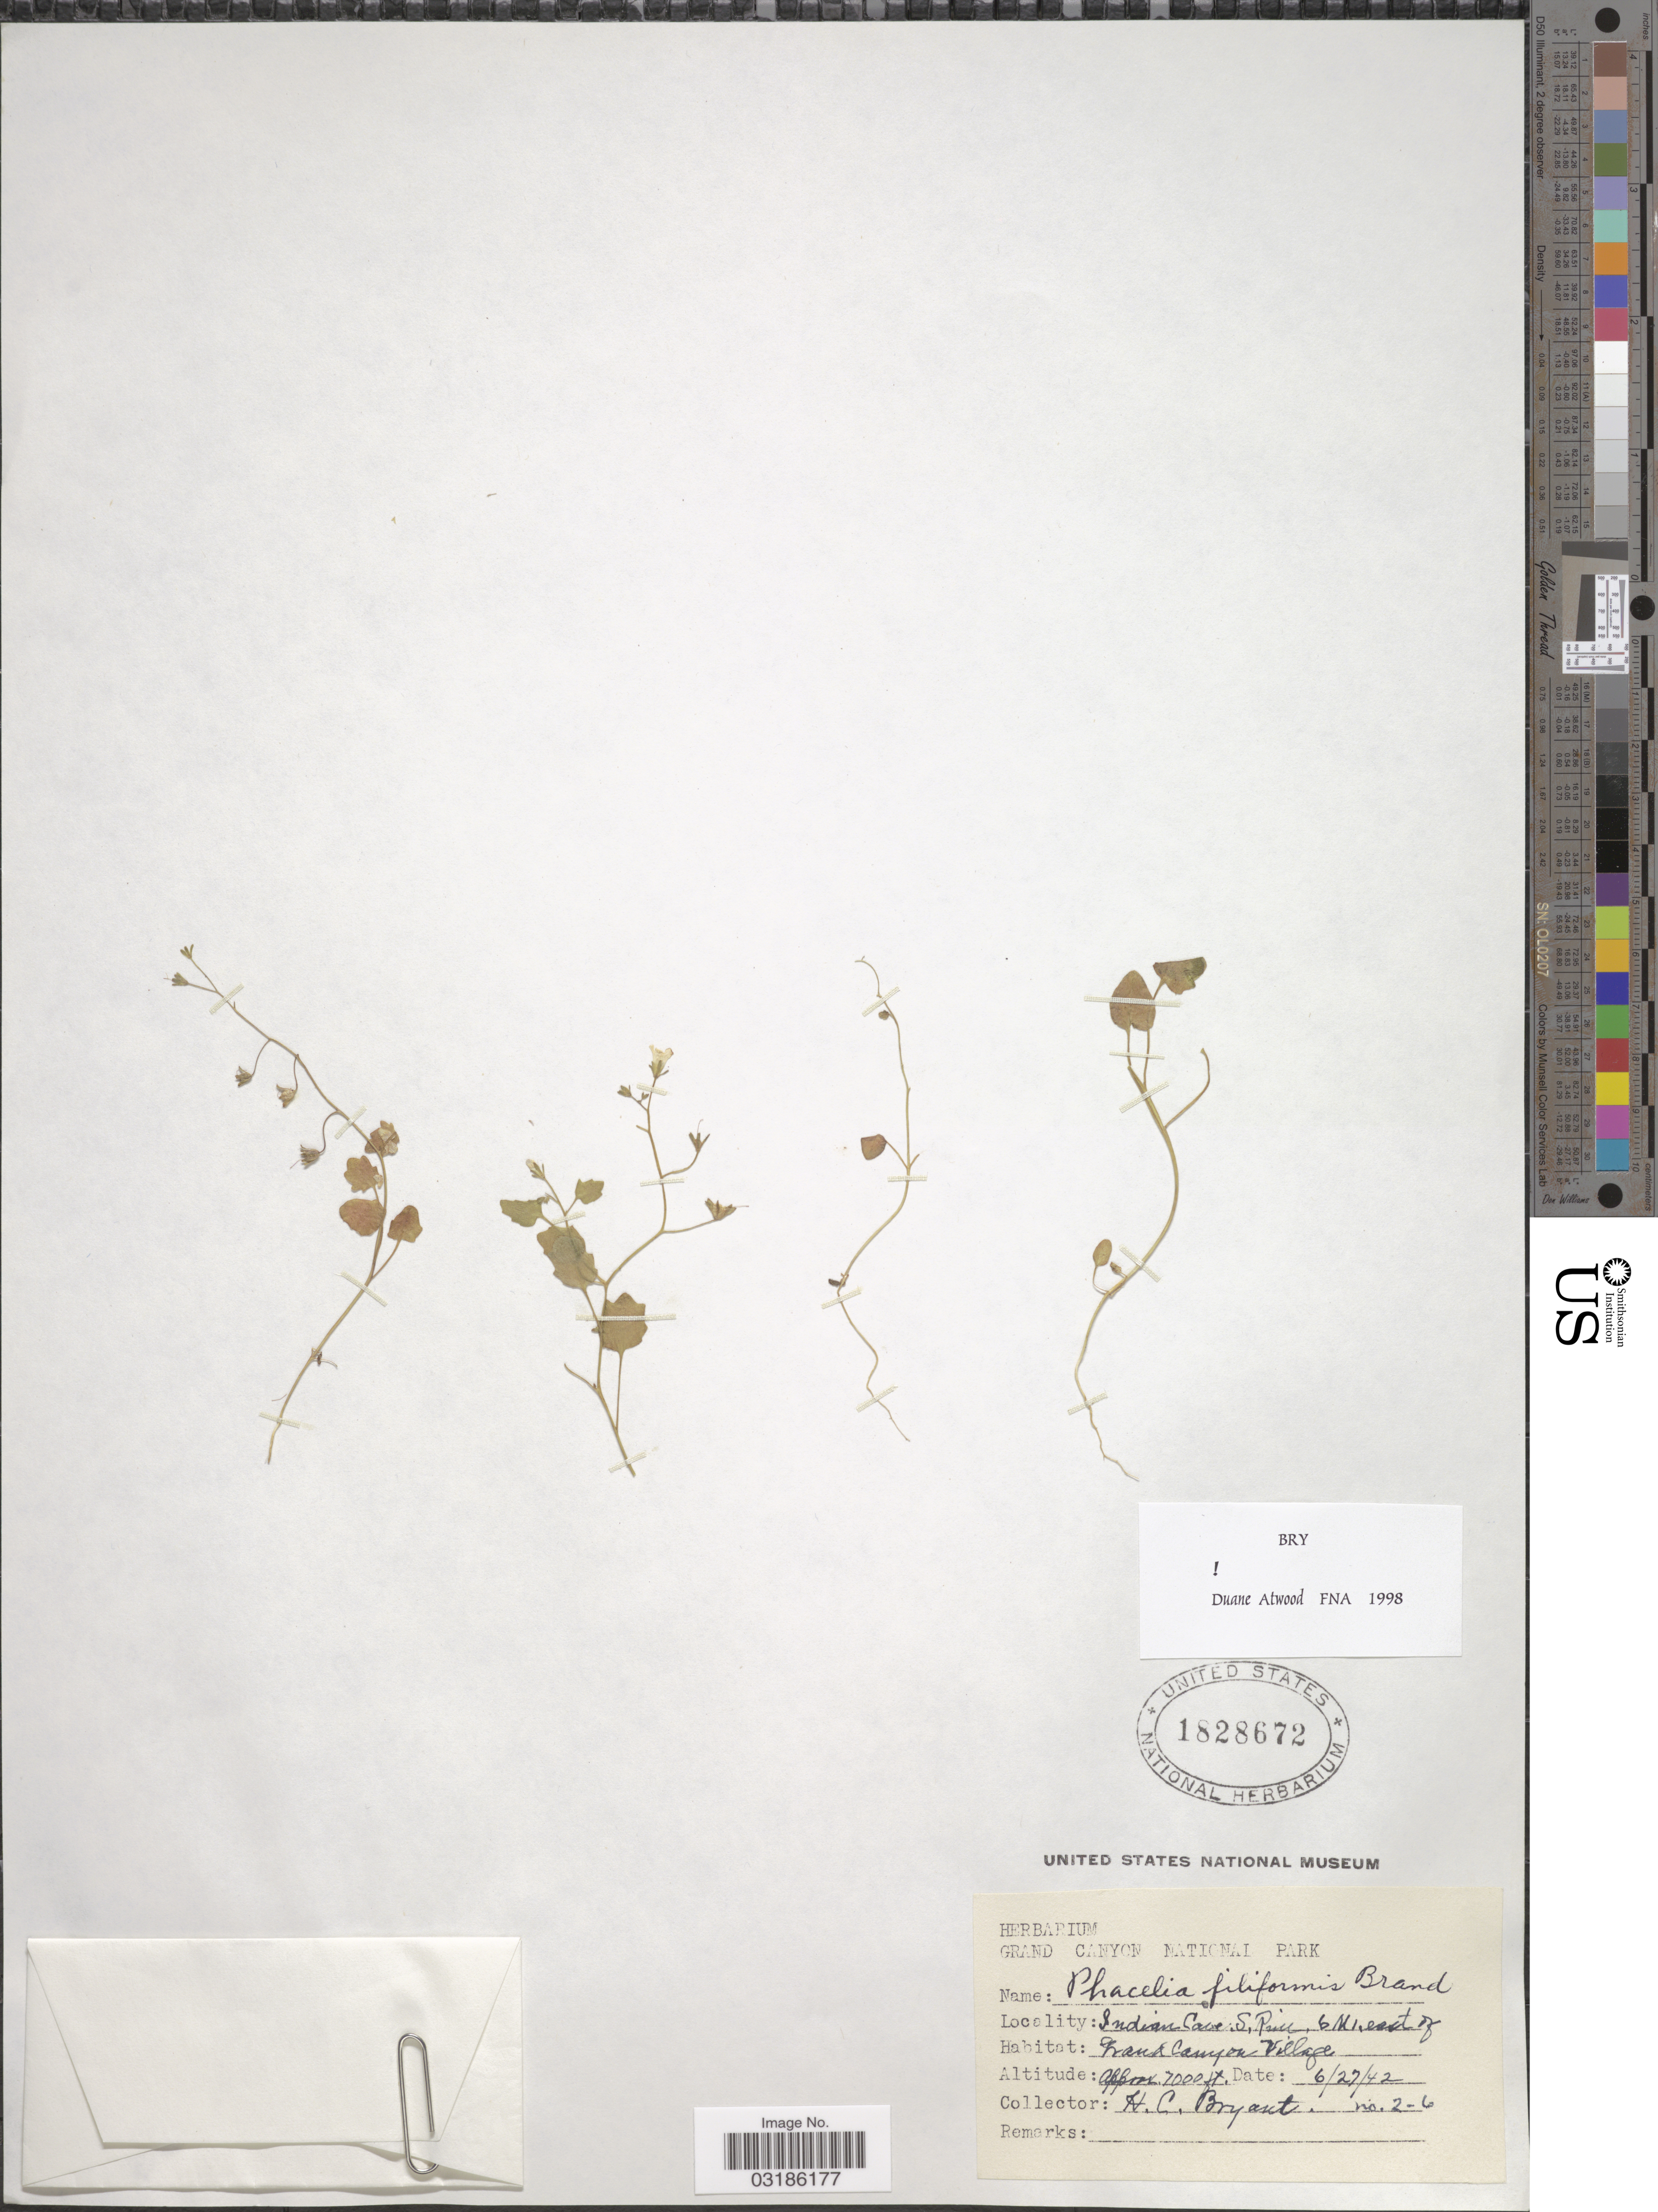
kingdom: Plantae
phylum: Tracheophyta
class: Magnoliopsida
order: Boraginales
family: Hydrophyllaceae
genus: Phacelia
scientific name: Phacelia filiformis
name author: Brand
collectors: H. Bryant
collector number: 2-6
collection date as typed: Transcribed d/m/y: 27/6/42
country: United States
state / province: Arizona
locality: Indian Cave. S. Pine, 6 Mi. east of Grand Canyon Village.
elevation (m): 2134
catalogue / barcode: US 1828672